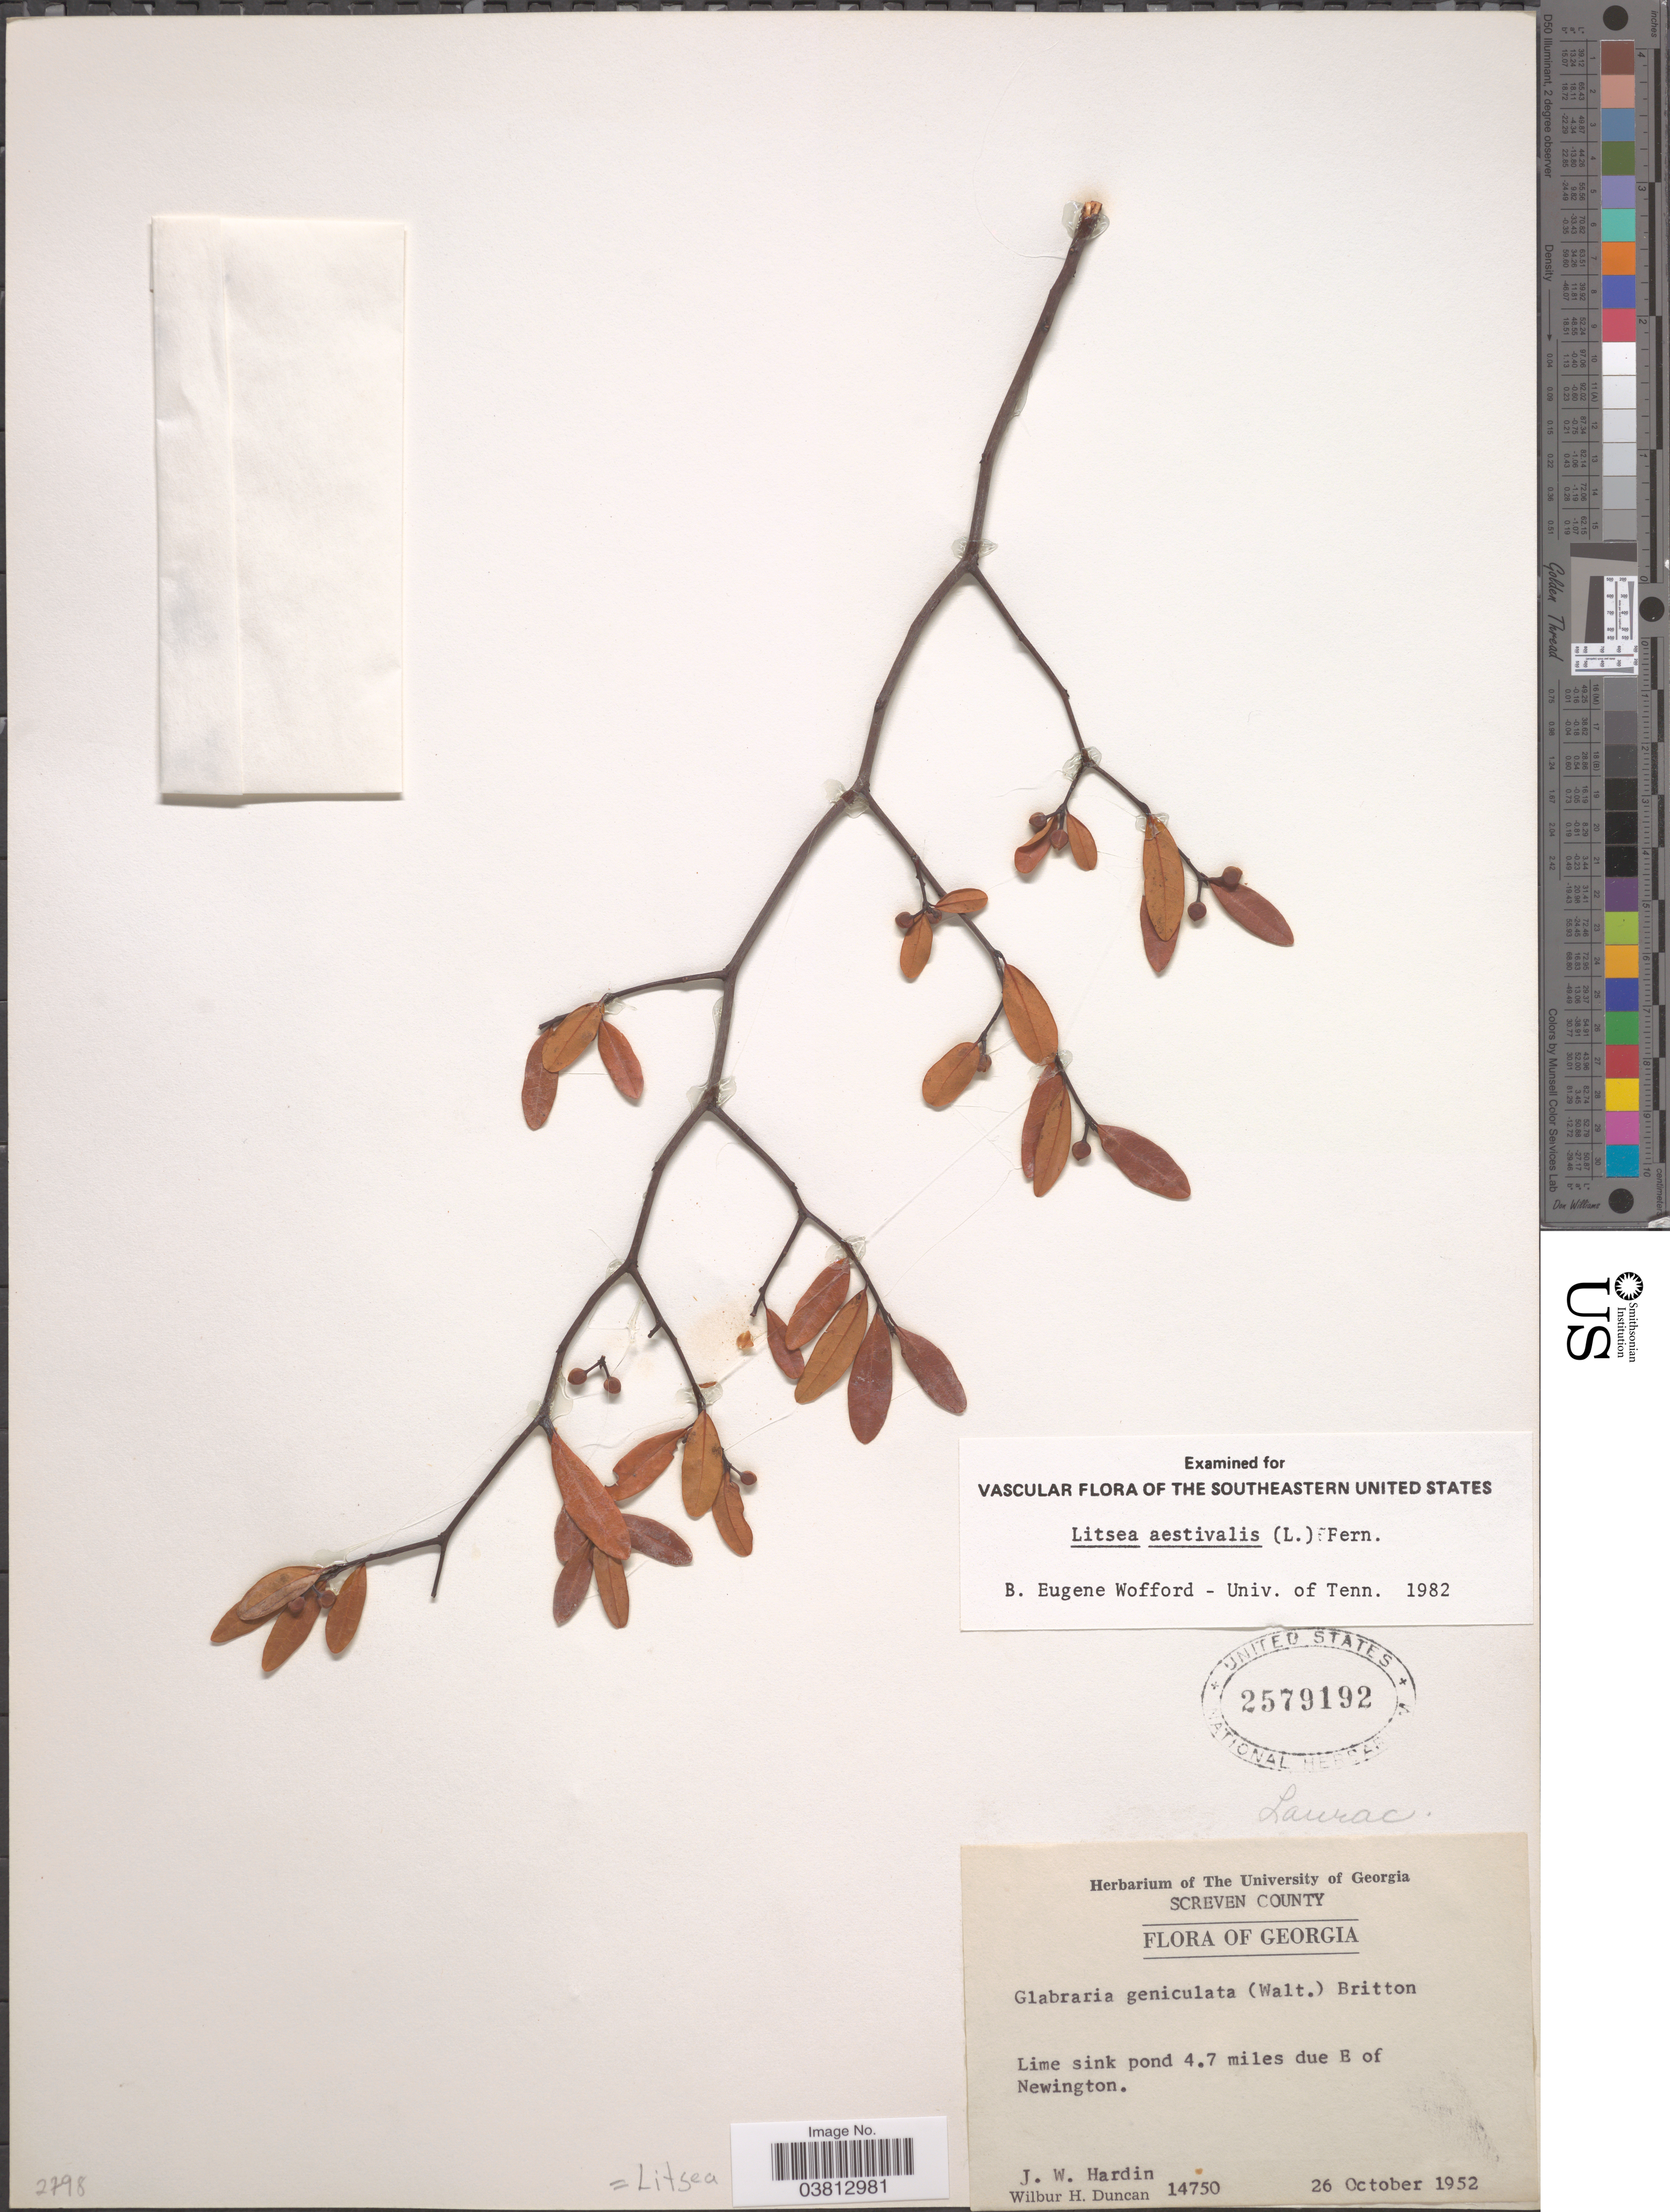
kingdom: Plantae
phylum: Tracheophyta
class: Magnoliopsida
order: Laurales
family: Lauraceae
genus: Litsea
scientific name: Litsea aestivalis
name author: (L.) Fernald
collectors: J. Hardin & W. H. Duncan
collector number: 14750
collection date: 1952-10-26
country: United States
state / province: Georgia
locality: Screven County. Lime sink pond 4.7 miles due E of Newington.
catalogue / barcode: US 2579192